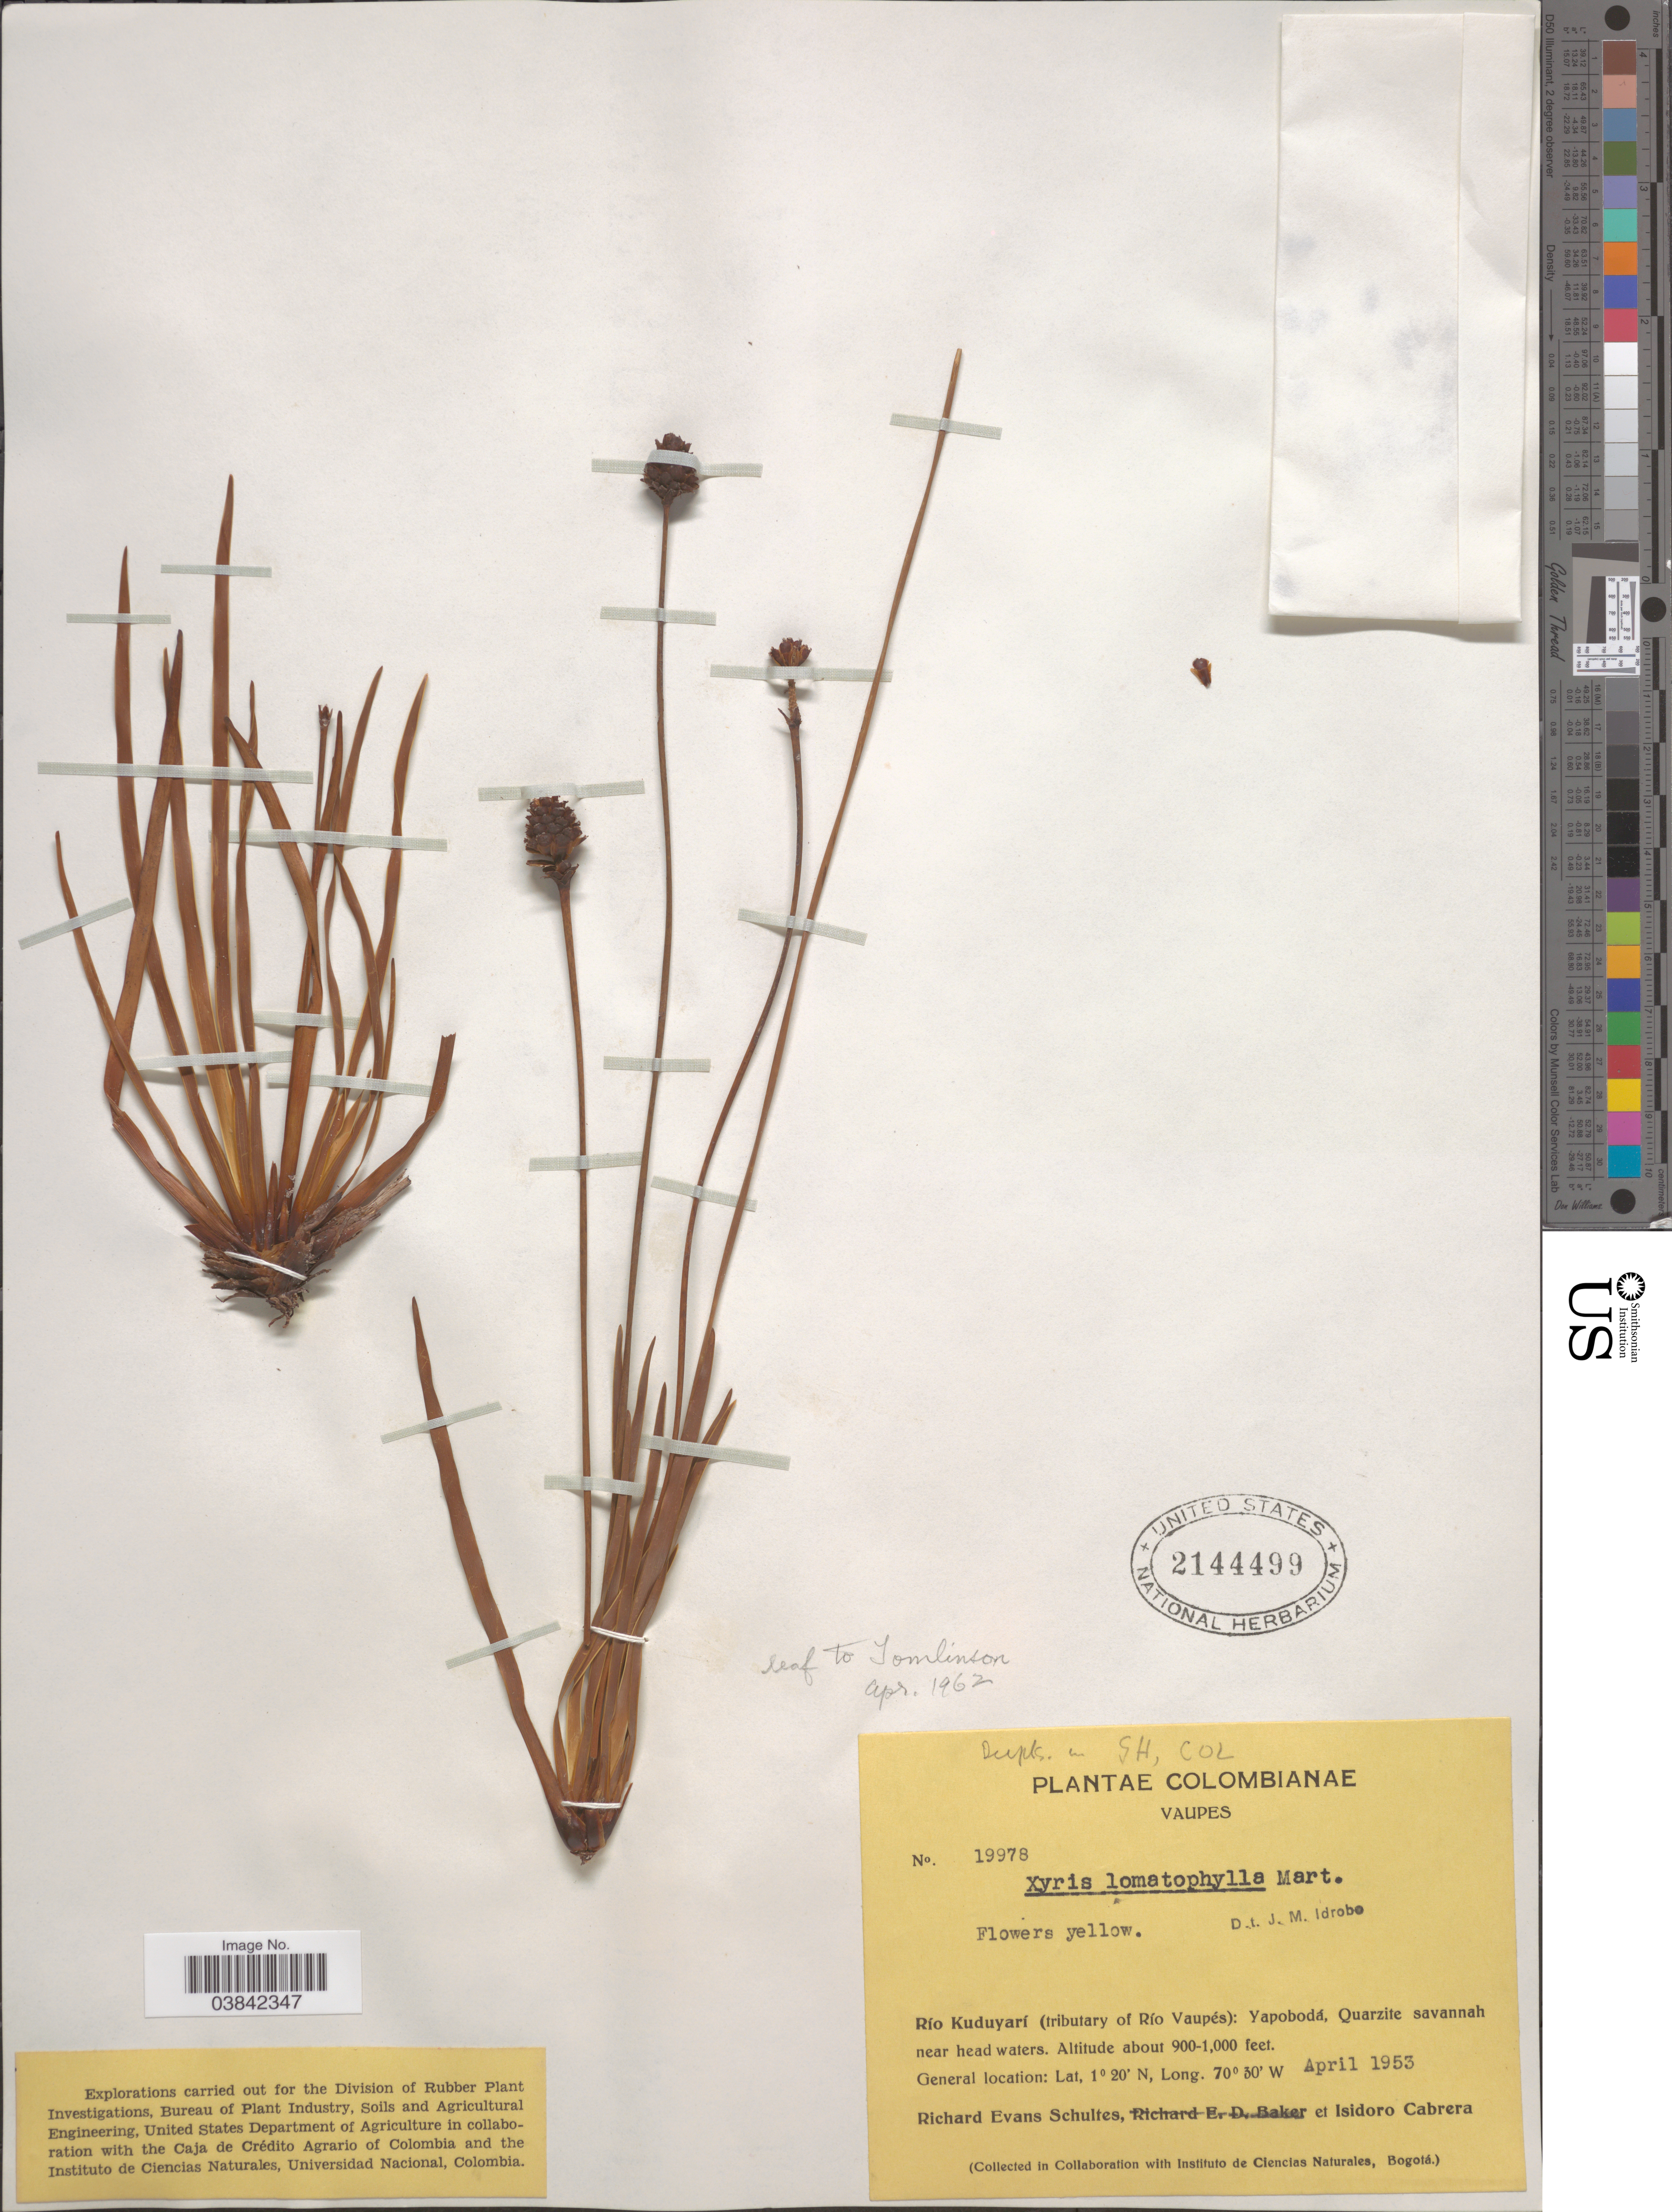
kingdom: Plantae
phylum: Tracheophyta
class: Liliopsida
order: Poales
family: Xyridaceae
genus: Xyris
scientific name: Xyris lomatophylla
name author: Mart.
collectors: R. E. Schultes & I. Cabrera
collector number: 19978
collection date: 1953-04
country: Colombia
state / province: Vaupés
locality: Río Kuduyarí (tributary of Río Vaupés): Yapobodá, Quarzite savannah near head waters.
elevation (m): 274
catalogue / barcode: US 2144499